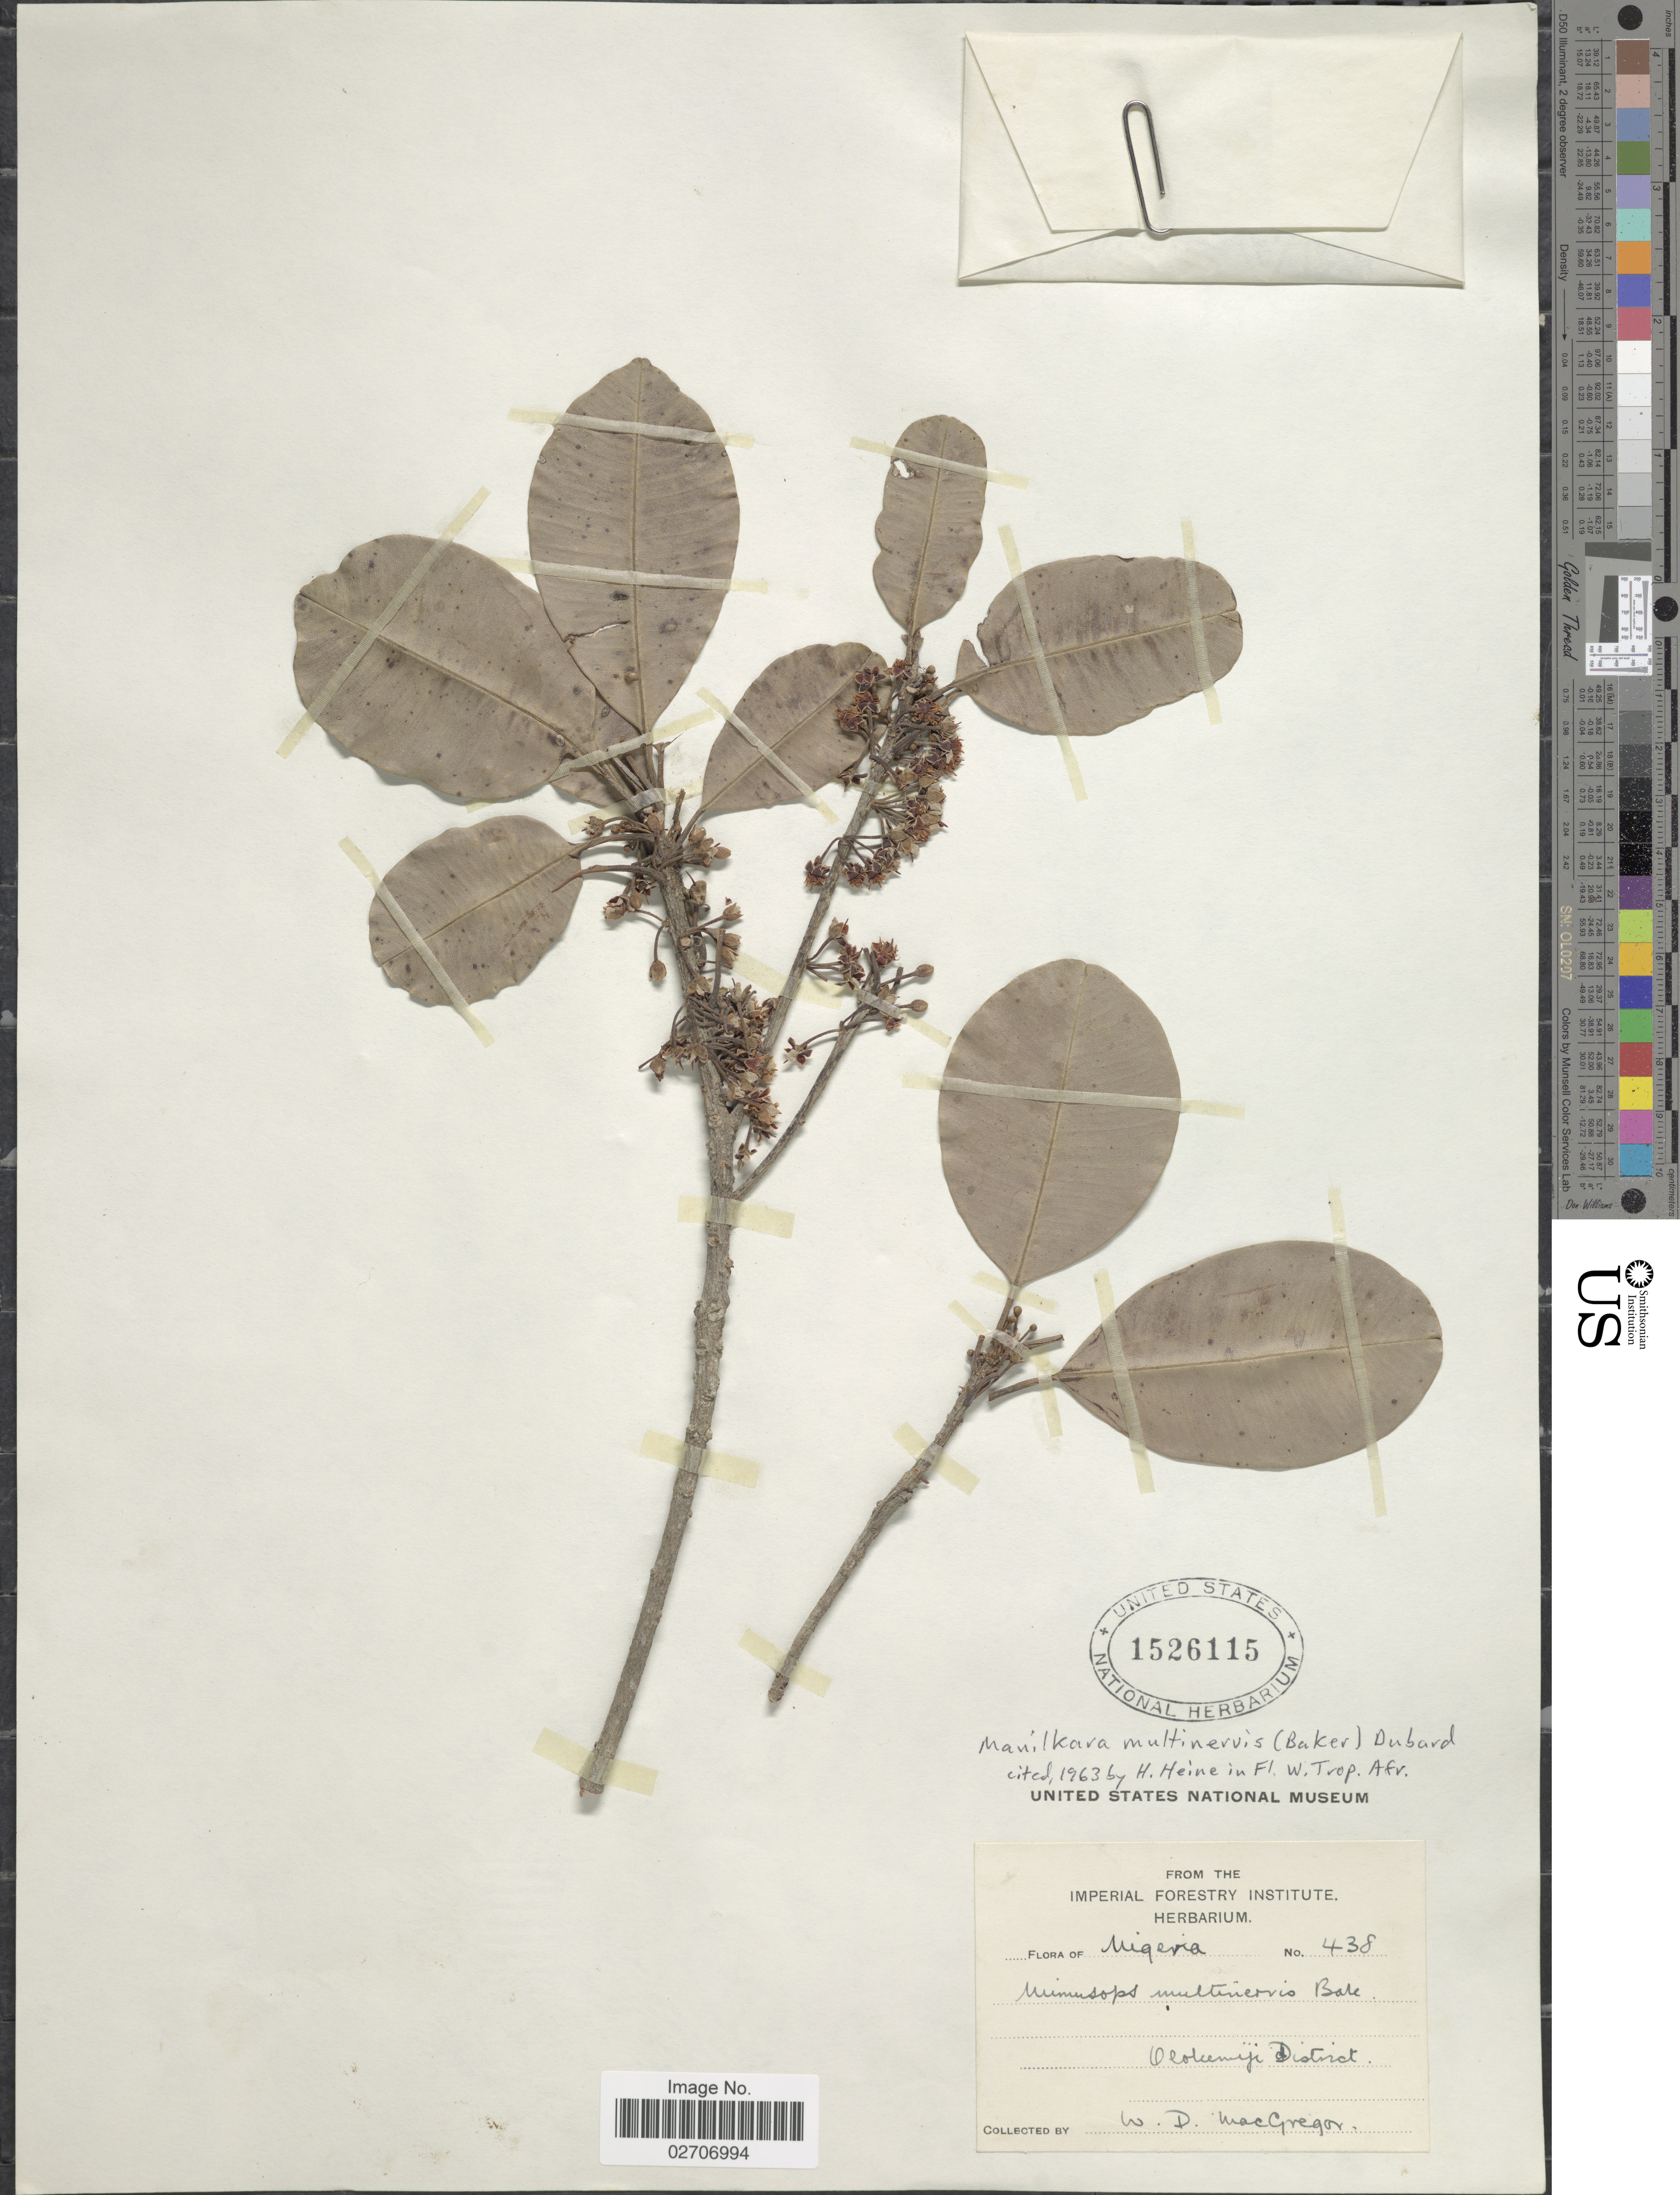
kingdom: Plantae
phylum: Tracheophyta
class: Magnoliopsida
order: Ericales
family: Sapotaceae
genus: Manilkara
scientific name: Manilkara multinervis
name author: (Baker) Dubard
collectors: W. Macgregor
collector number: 438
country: Nigeria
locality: Olokemeji District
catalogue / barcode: US 1526115